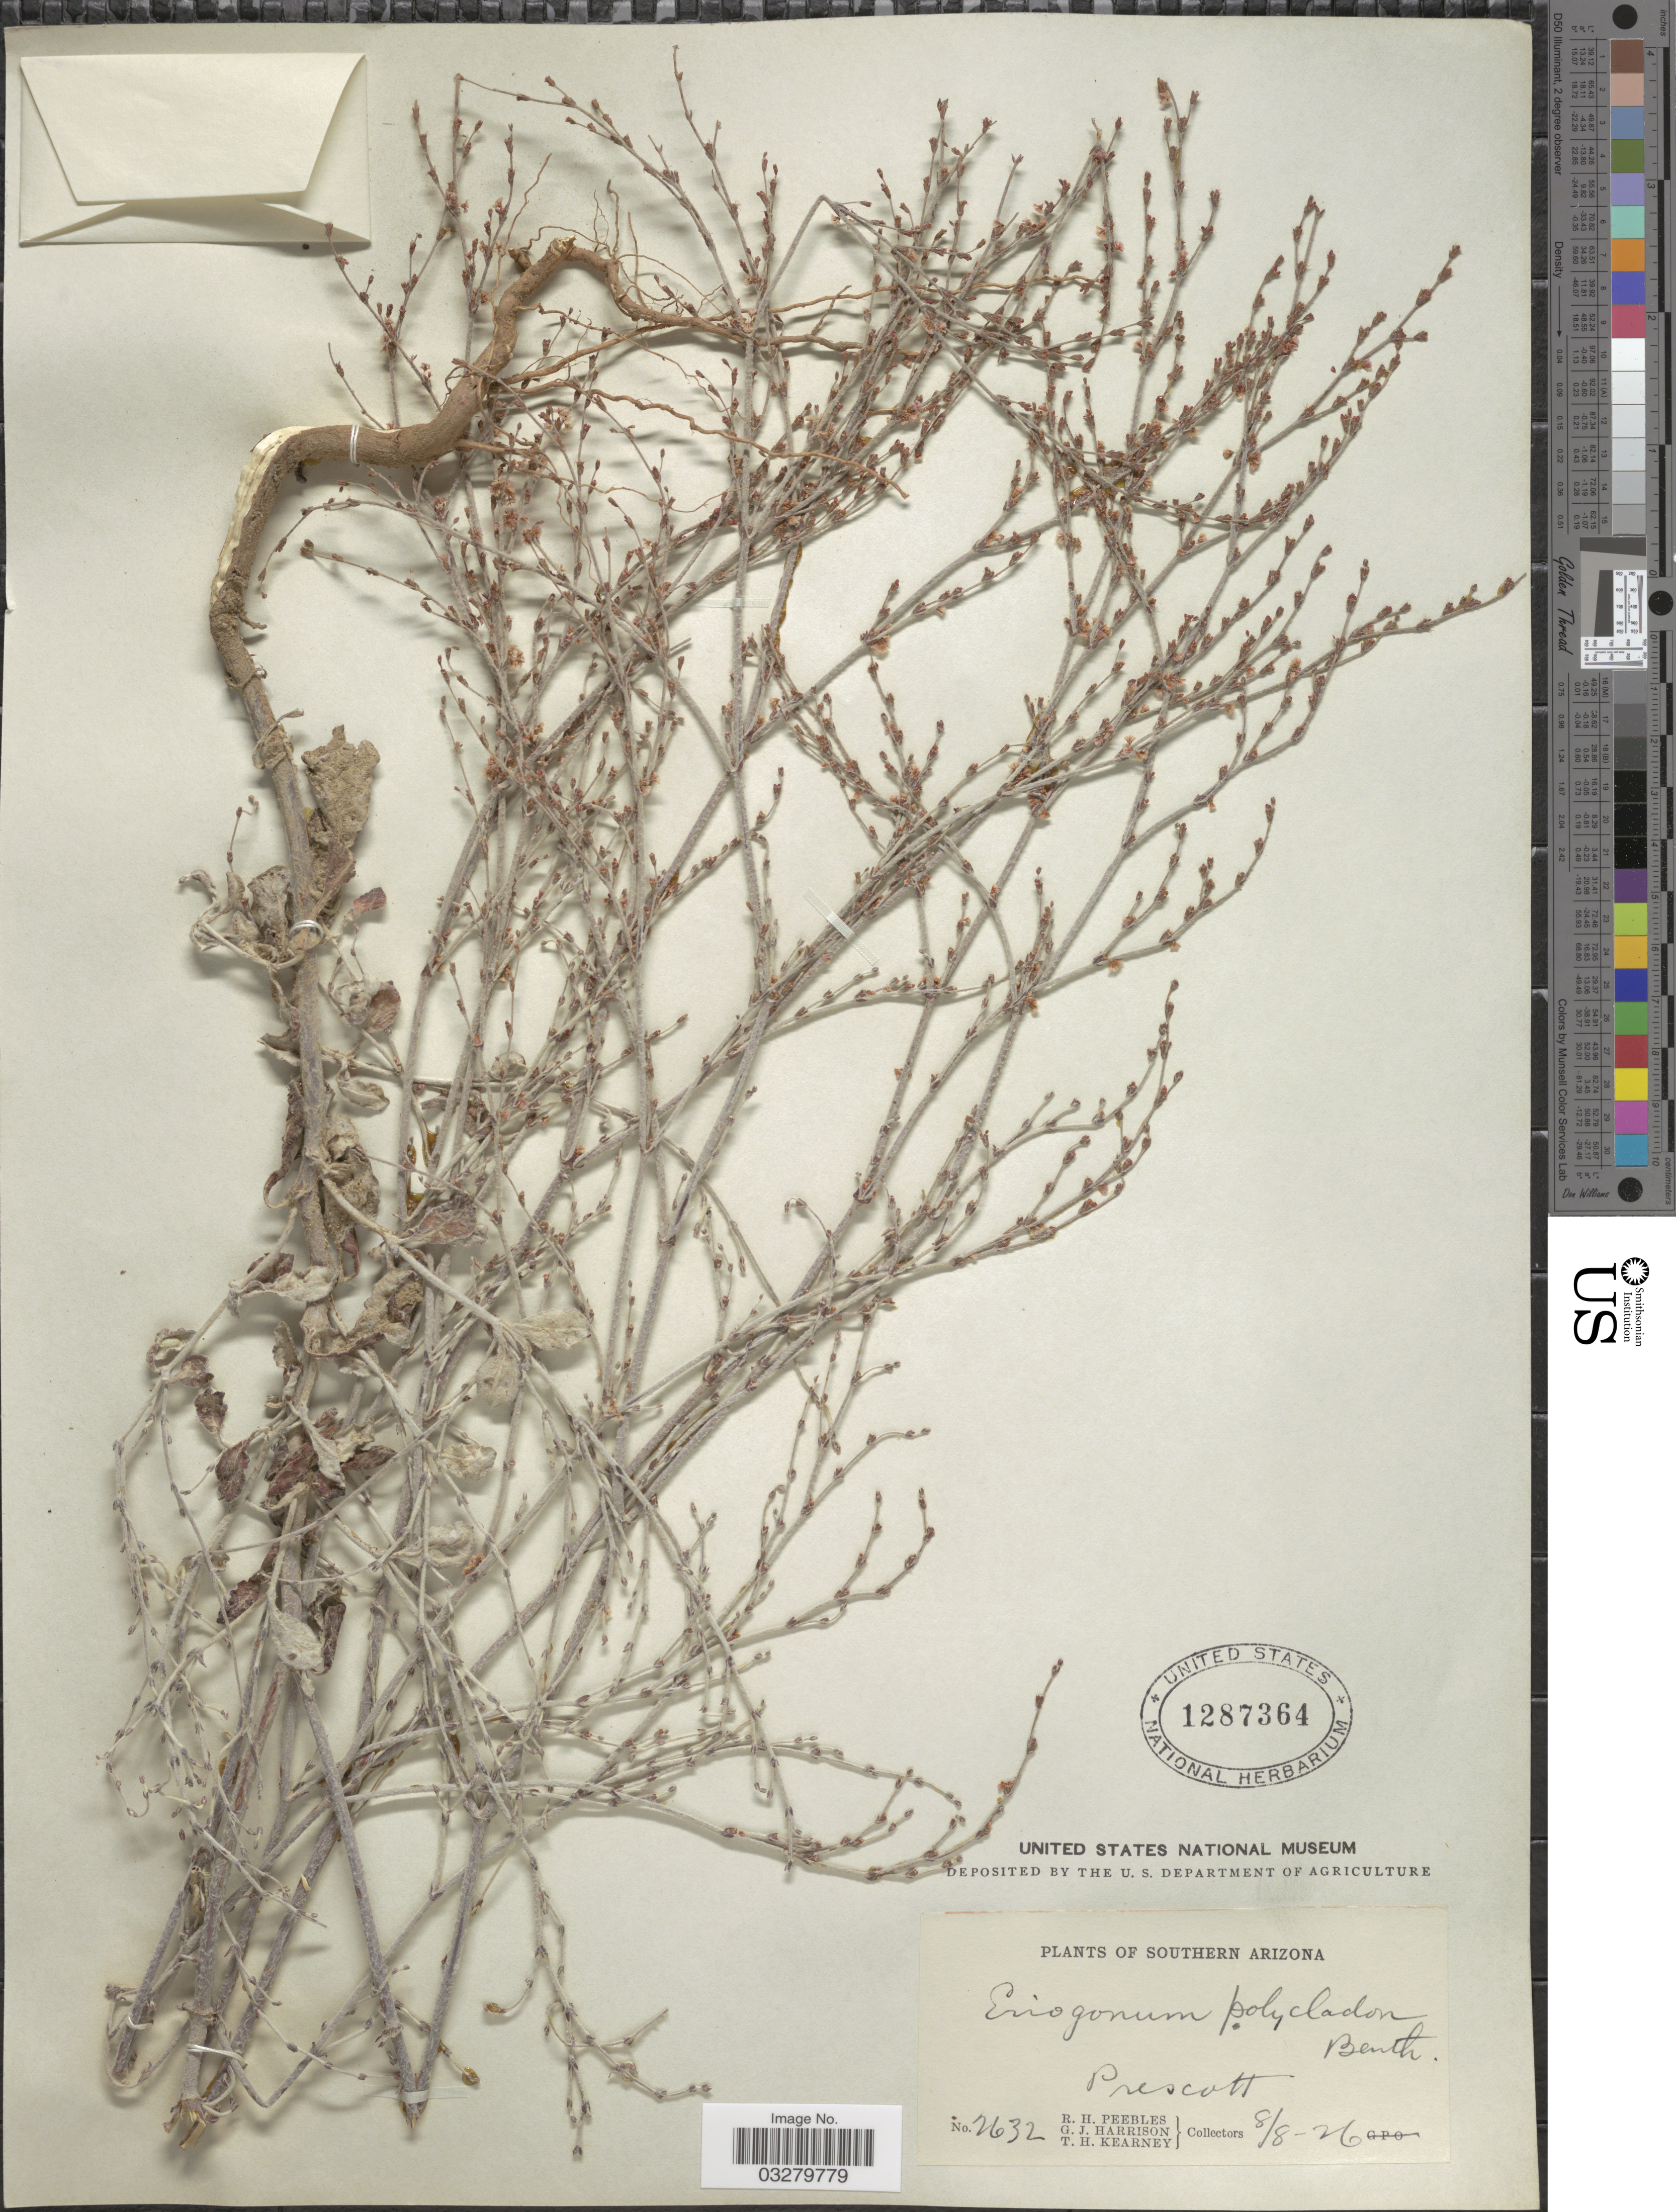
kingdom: Plantae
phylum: Tracheophyta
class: Magnoliopsida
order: Caryophyllales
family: Polygonaceae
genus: Eriogonum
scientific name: Eriogonum polycladon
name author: Benth.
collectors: R. H. Peebles, G. J. Harrison & T. H. Kearney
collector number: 2632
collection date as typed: Transcribed d/m/y: 8/8/26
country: United States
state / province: Arizona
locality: Southern Arizona, Prescott.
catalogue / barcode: US 1287364